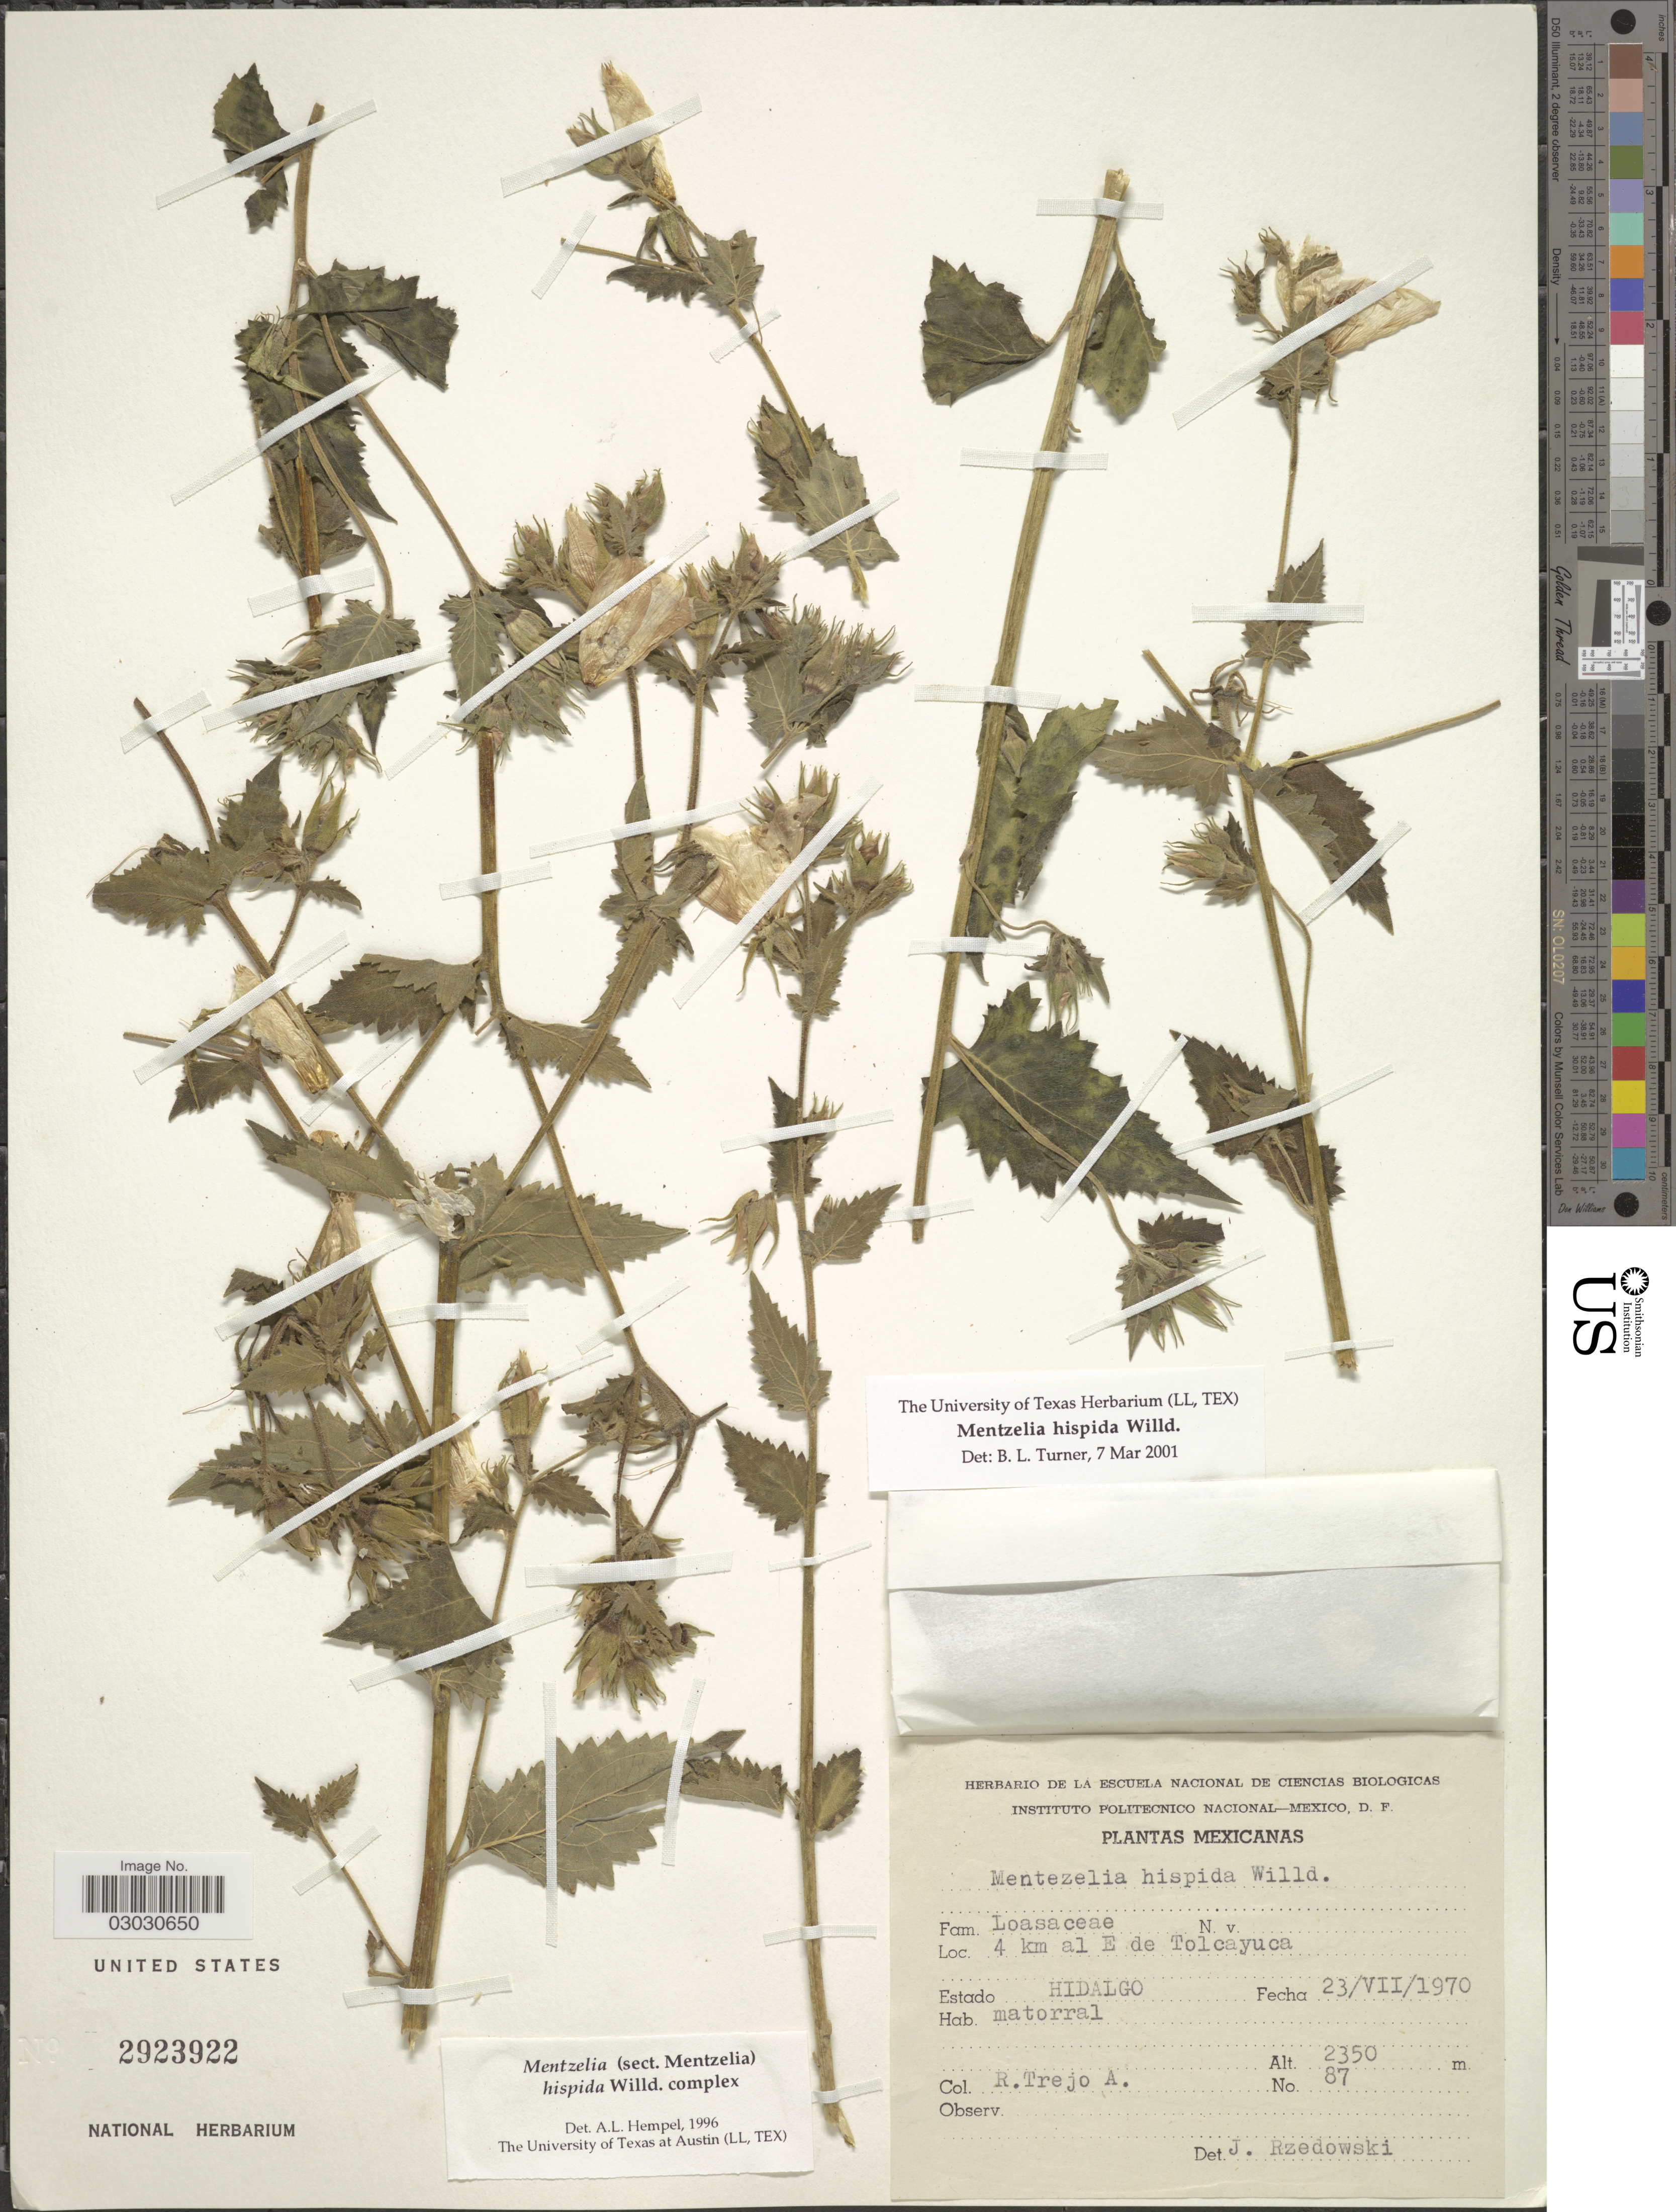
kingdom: Plantae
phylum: Tracheophyta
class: Magnoliopsida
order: Cornales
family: Loasaceae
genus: Mentzelia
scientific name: Mentzelia hispida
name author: Willd.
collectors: R. Trejo A.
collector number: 87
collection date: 1970-07-23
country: Mexico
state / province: Hidalgo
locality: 4 km al E de Tolcayuca. Estado Hidalgo.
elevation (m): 2350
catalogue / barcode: US 2923922